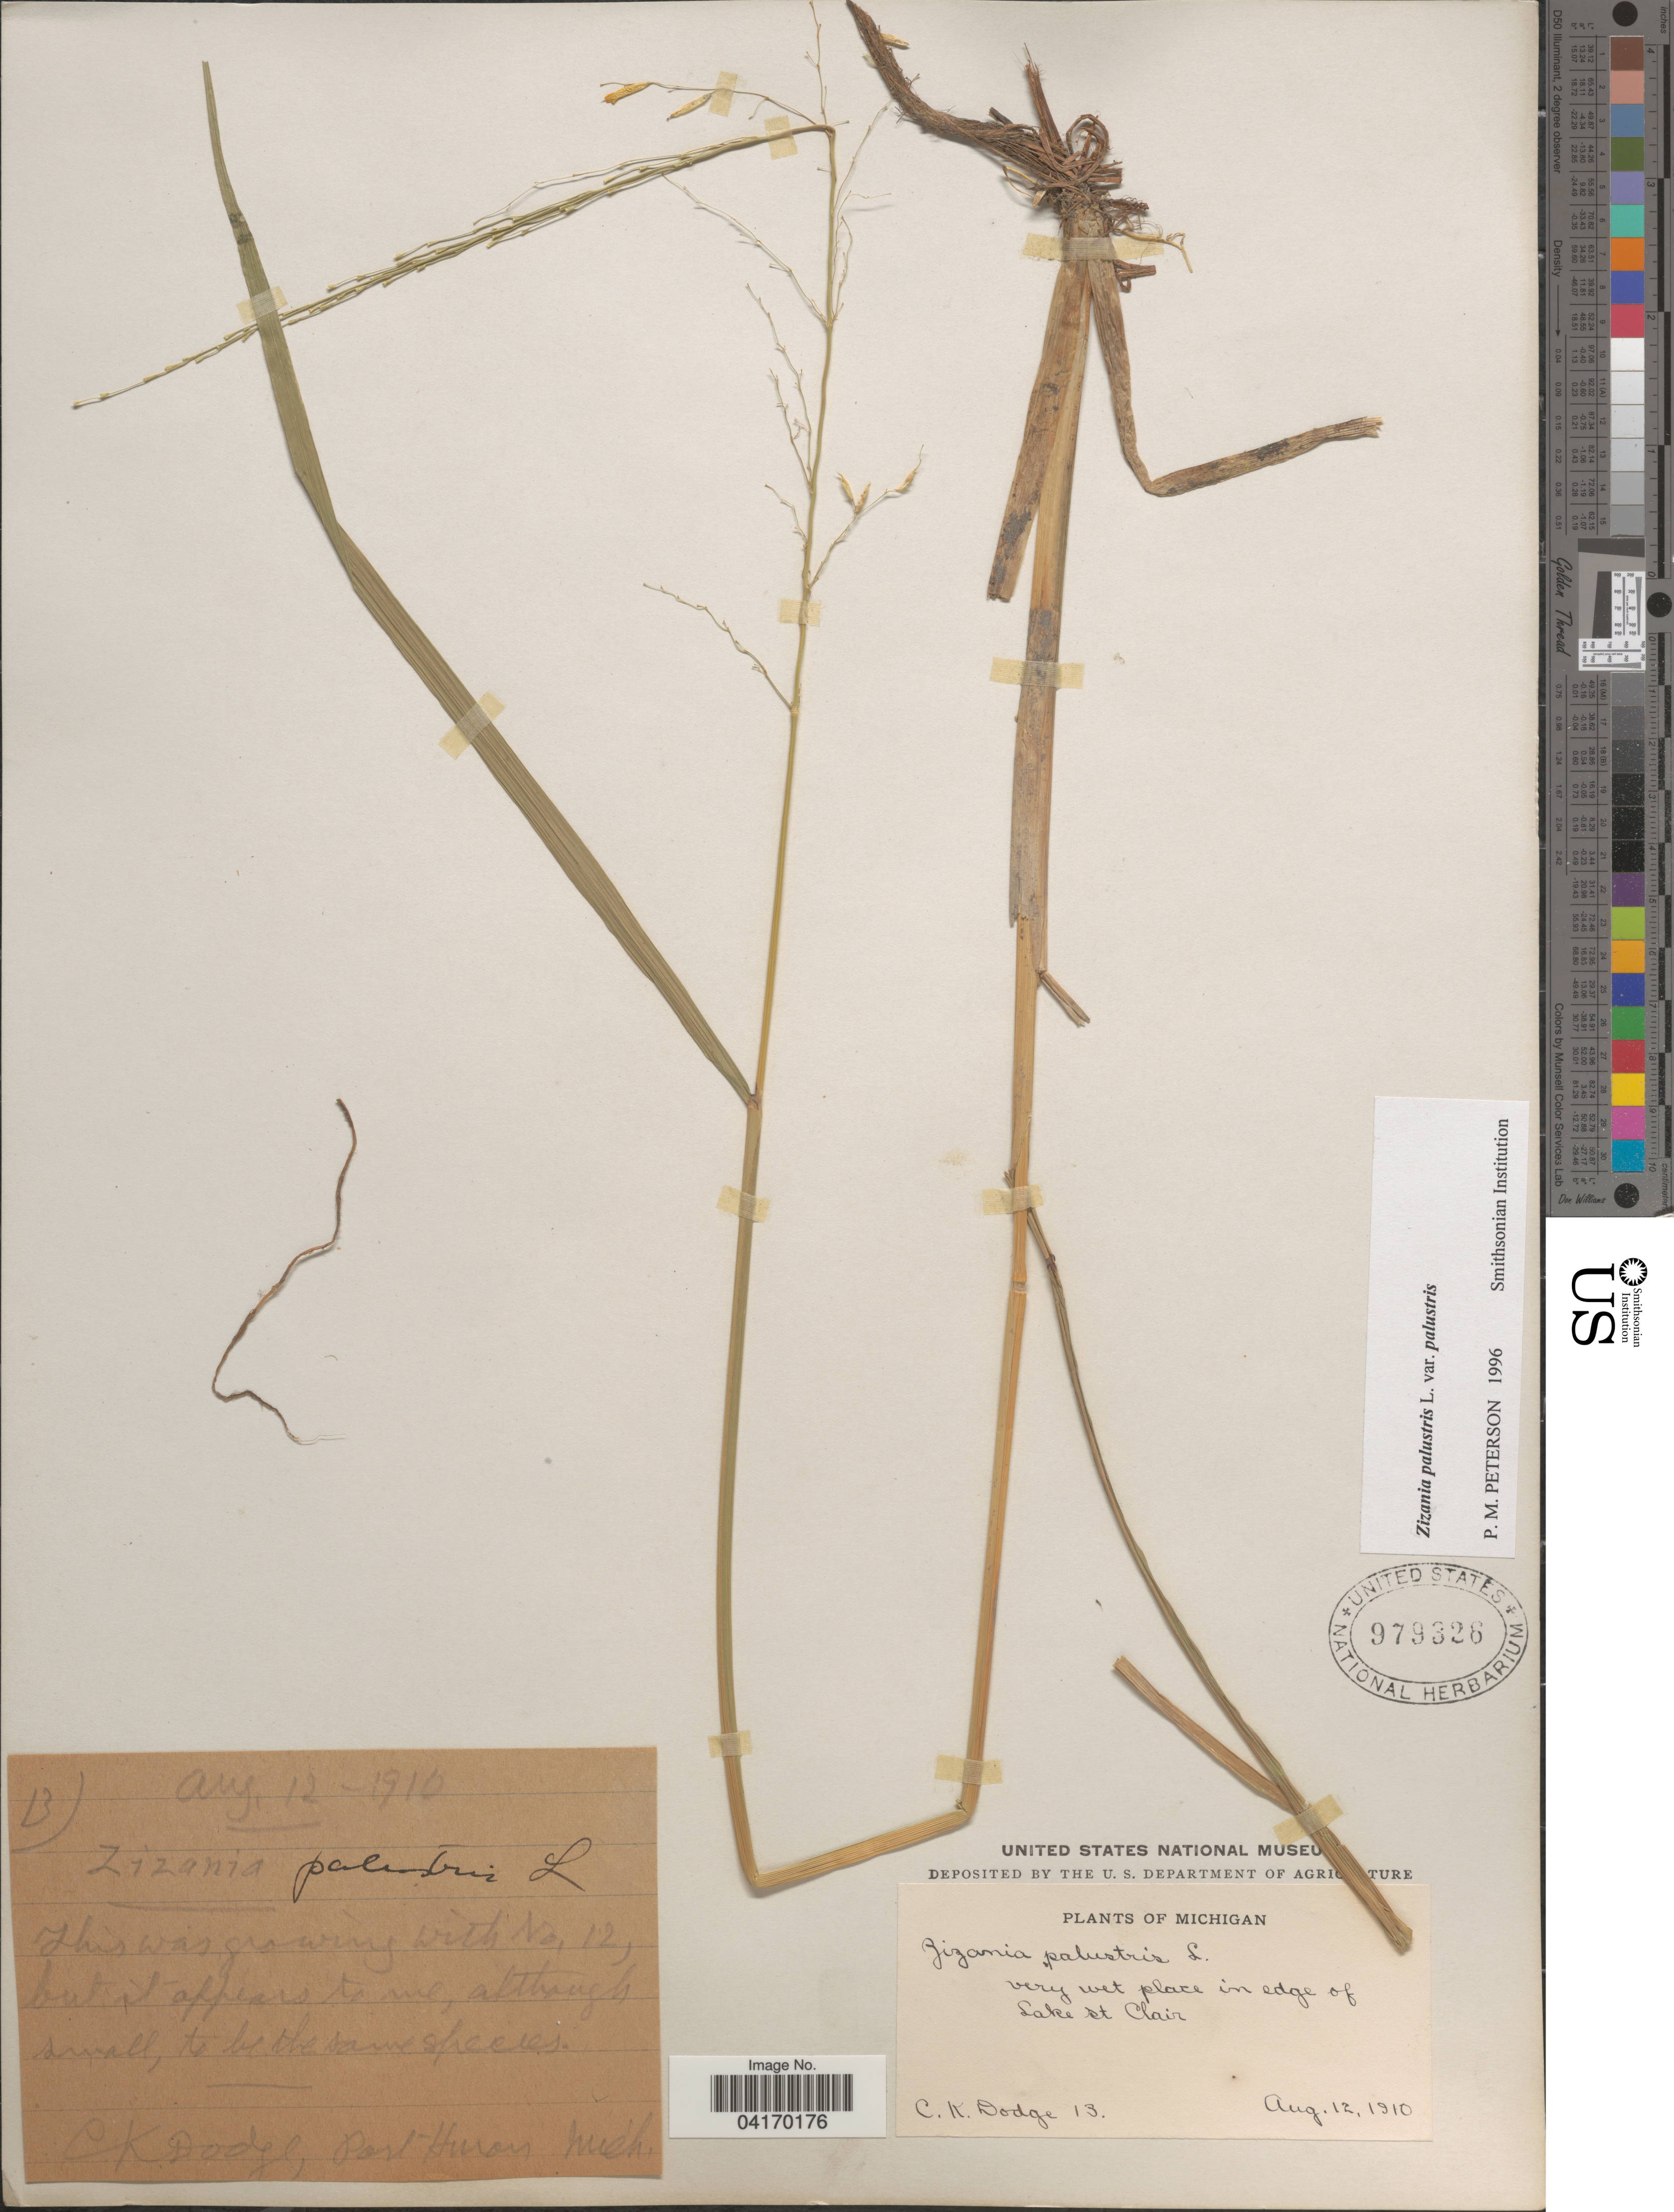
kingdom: Plantae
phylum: Tracheophyta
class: Liliopsida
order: Poales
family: Poaceae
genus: Zizania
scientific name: Zizania palustris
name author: L.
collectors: C. Dodge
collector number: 13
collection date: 1910-08-12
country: United States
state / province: Michigan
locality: Very wet place in edge of Lake St Clair. Port Huron.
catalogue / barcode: US 979326